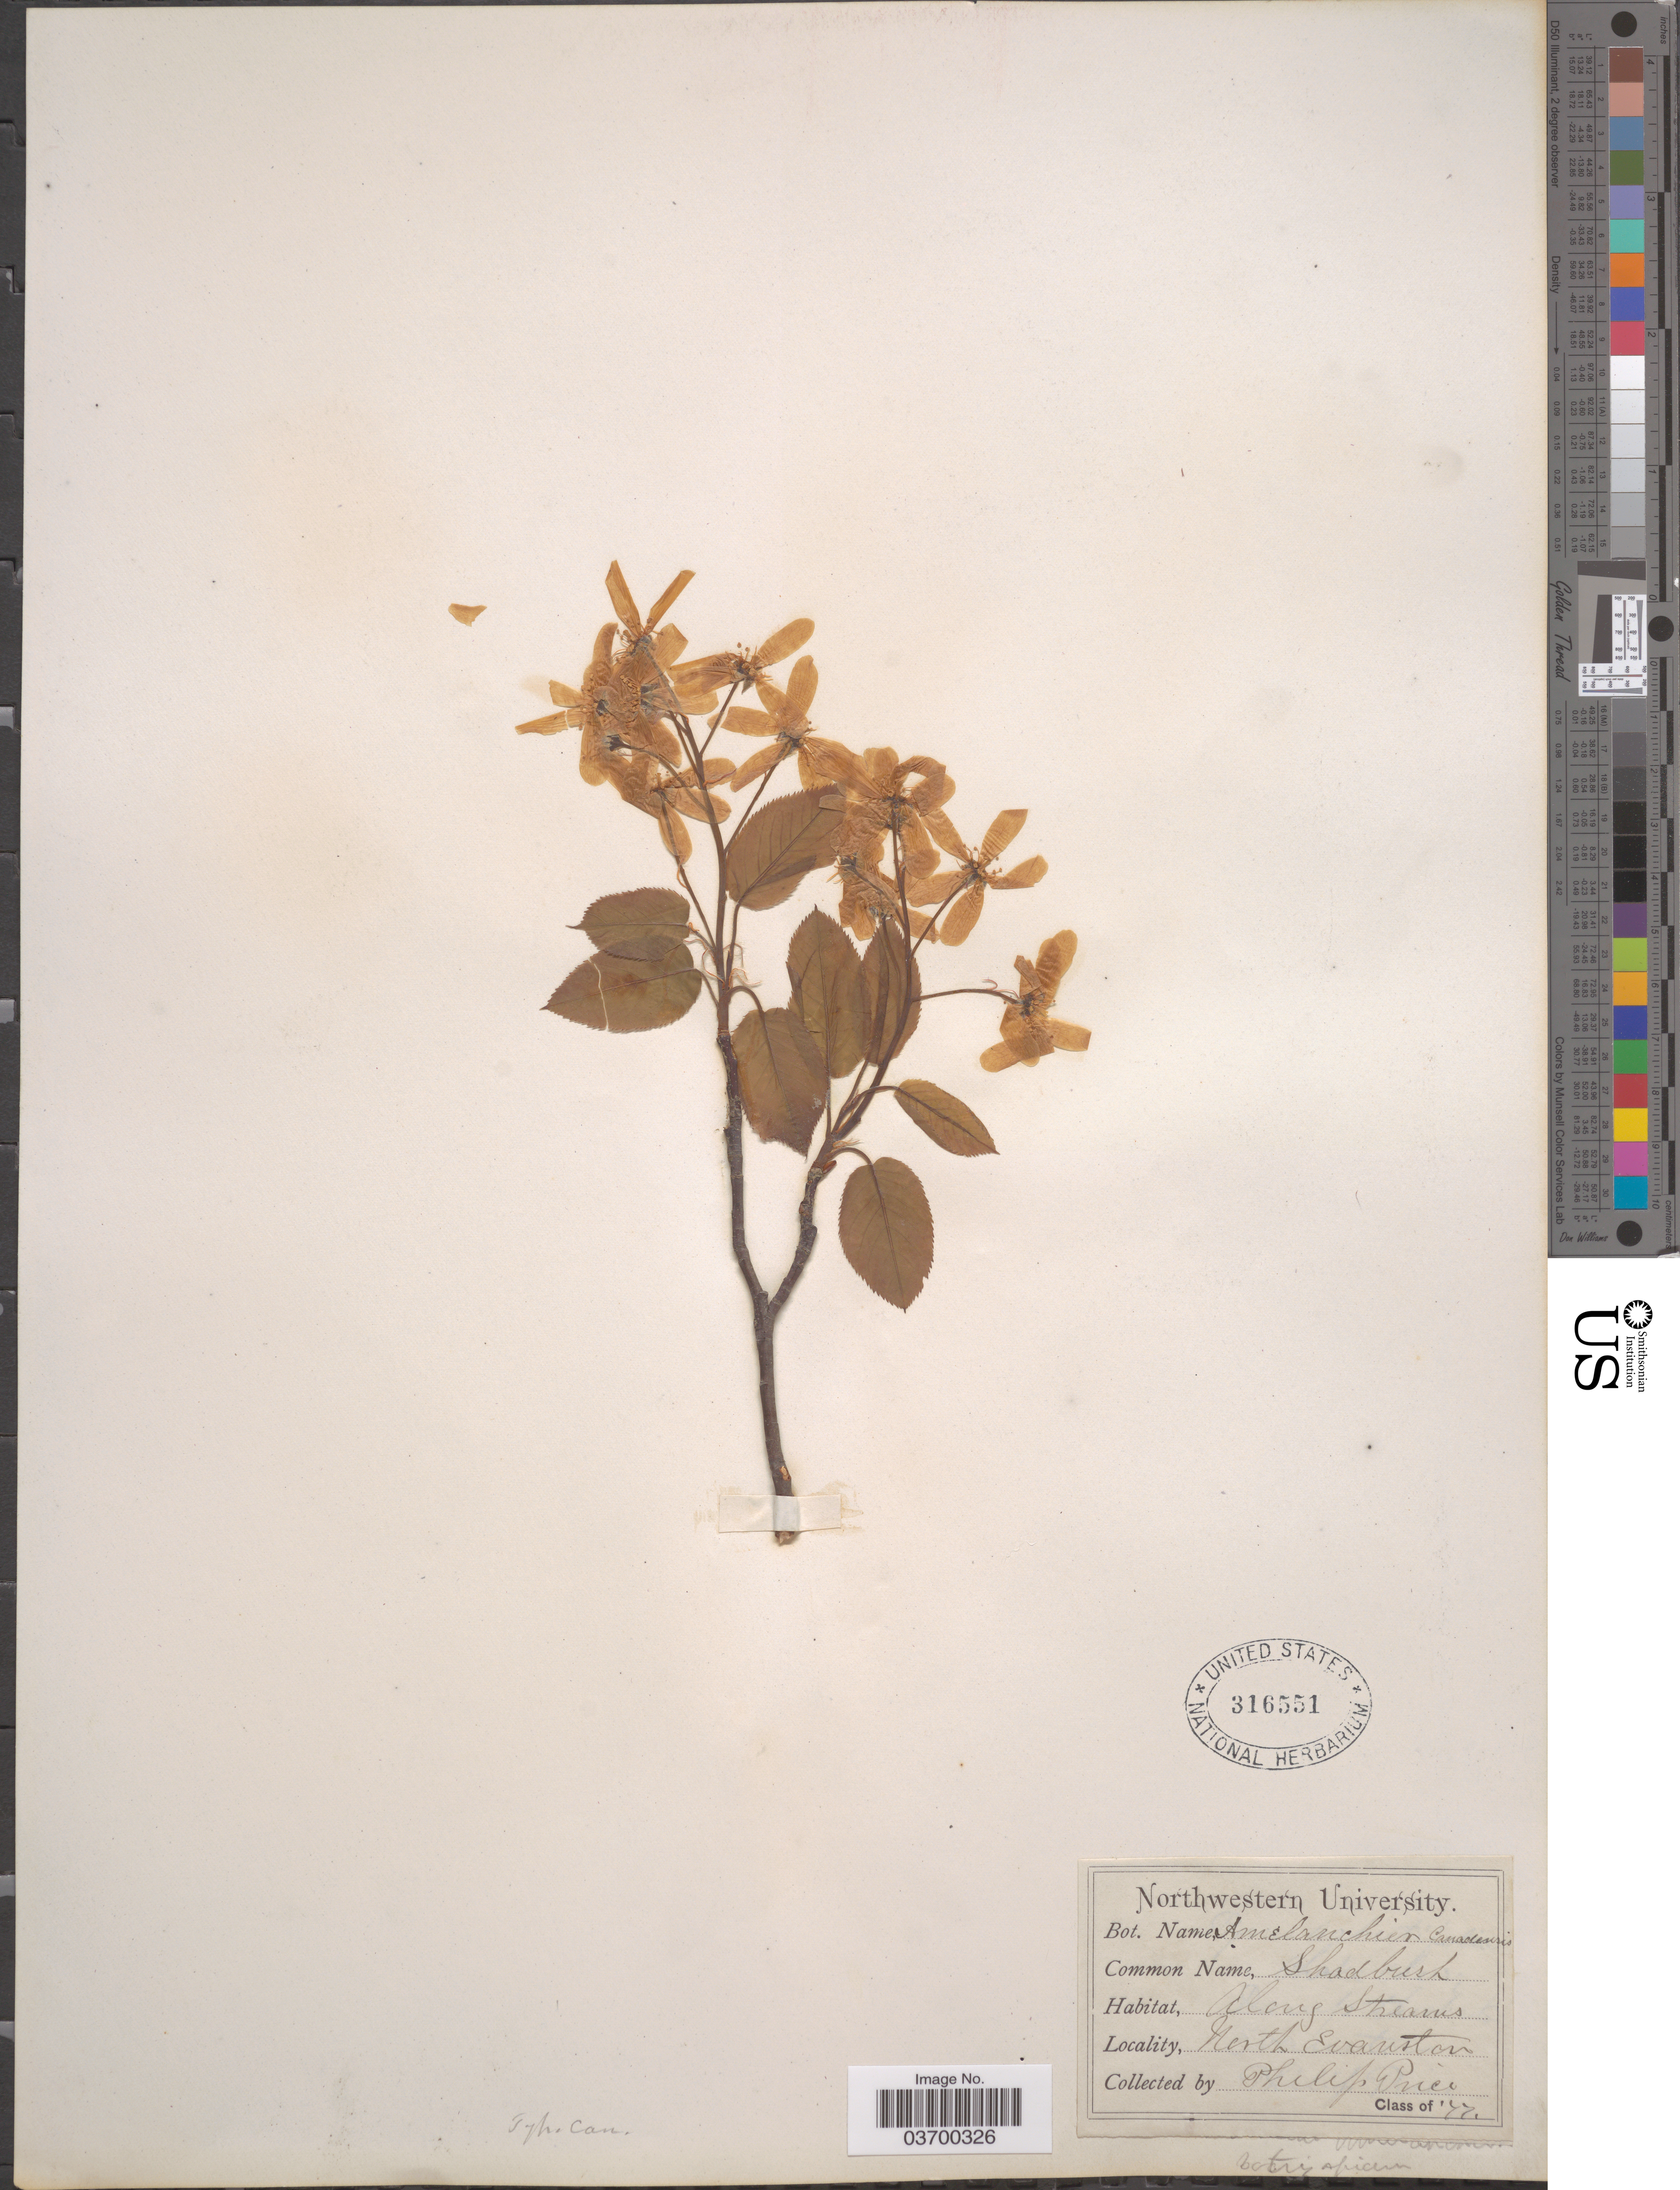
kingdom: Plantae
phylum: Tracheophyta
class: Magnoliopsida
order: Rosales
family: Rosaceae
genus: Amelanchier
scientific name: Amelanchier canadensis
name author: (L.) Medic.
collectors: P. Price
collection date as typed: Transcribed d/m/y: //77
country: United States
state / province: Illinois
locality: North Evanston.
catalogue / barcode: US 316551